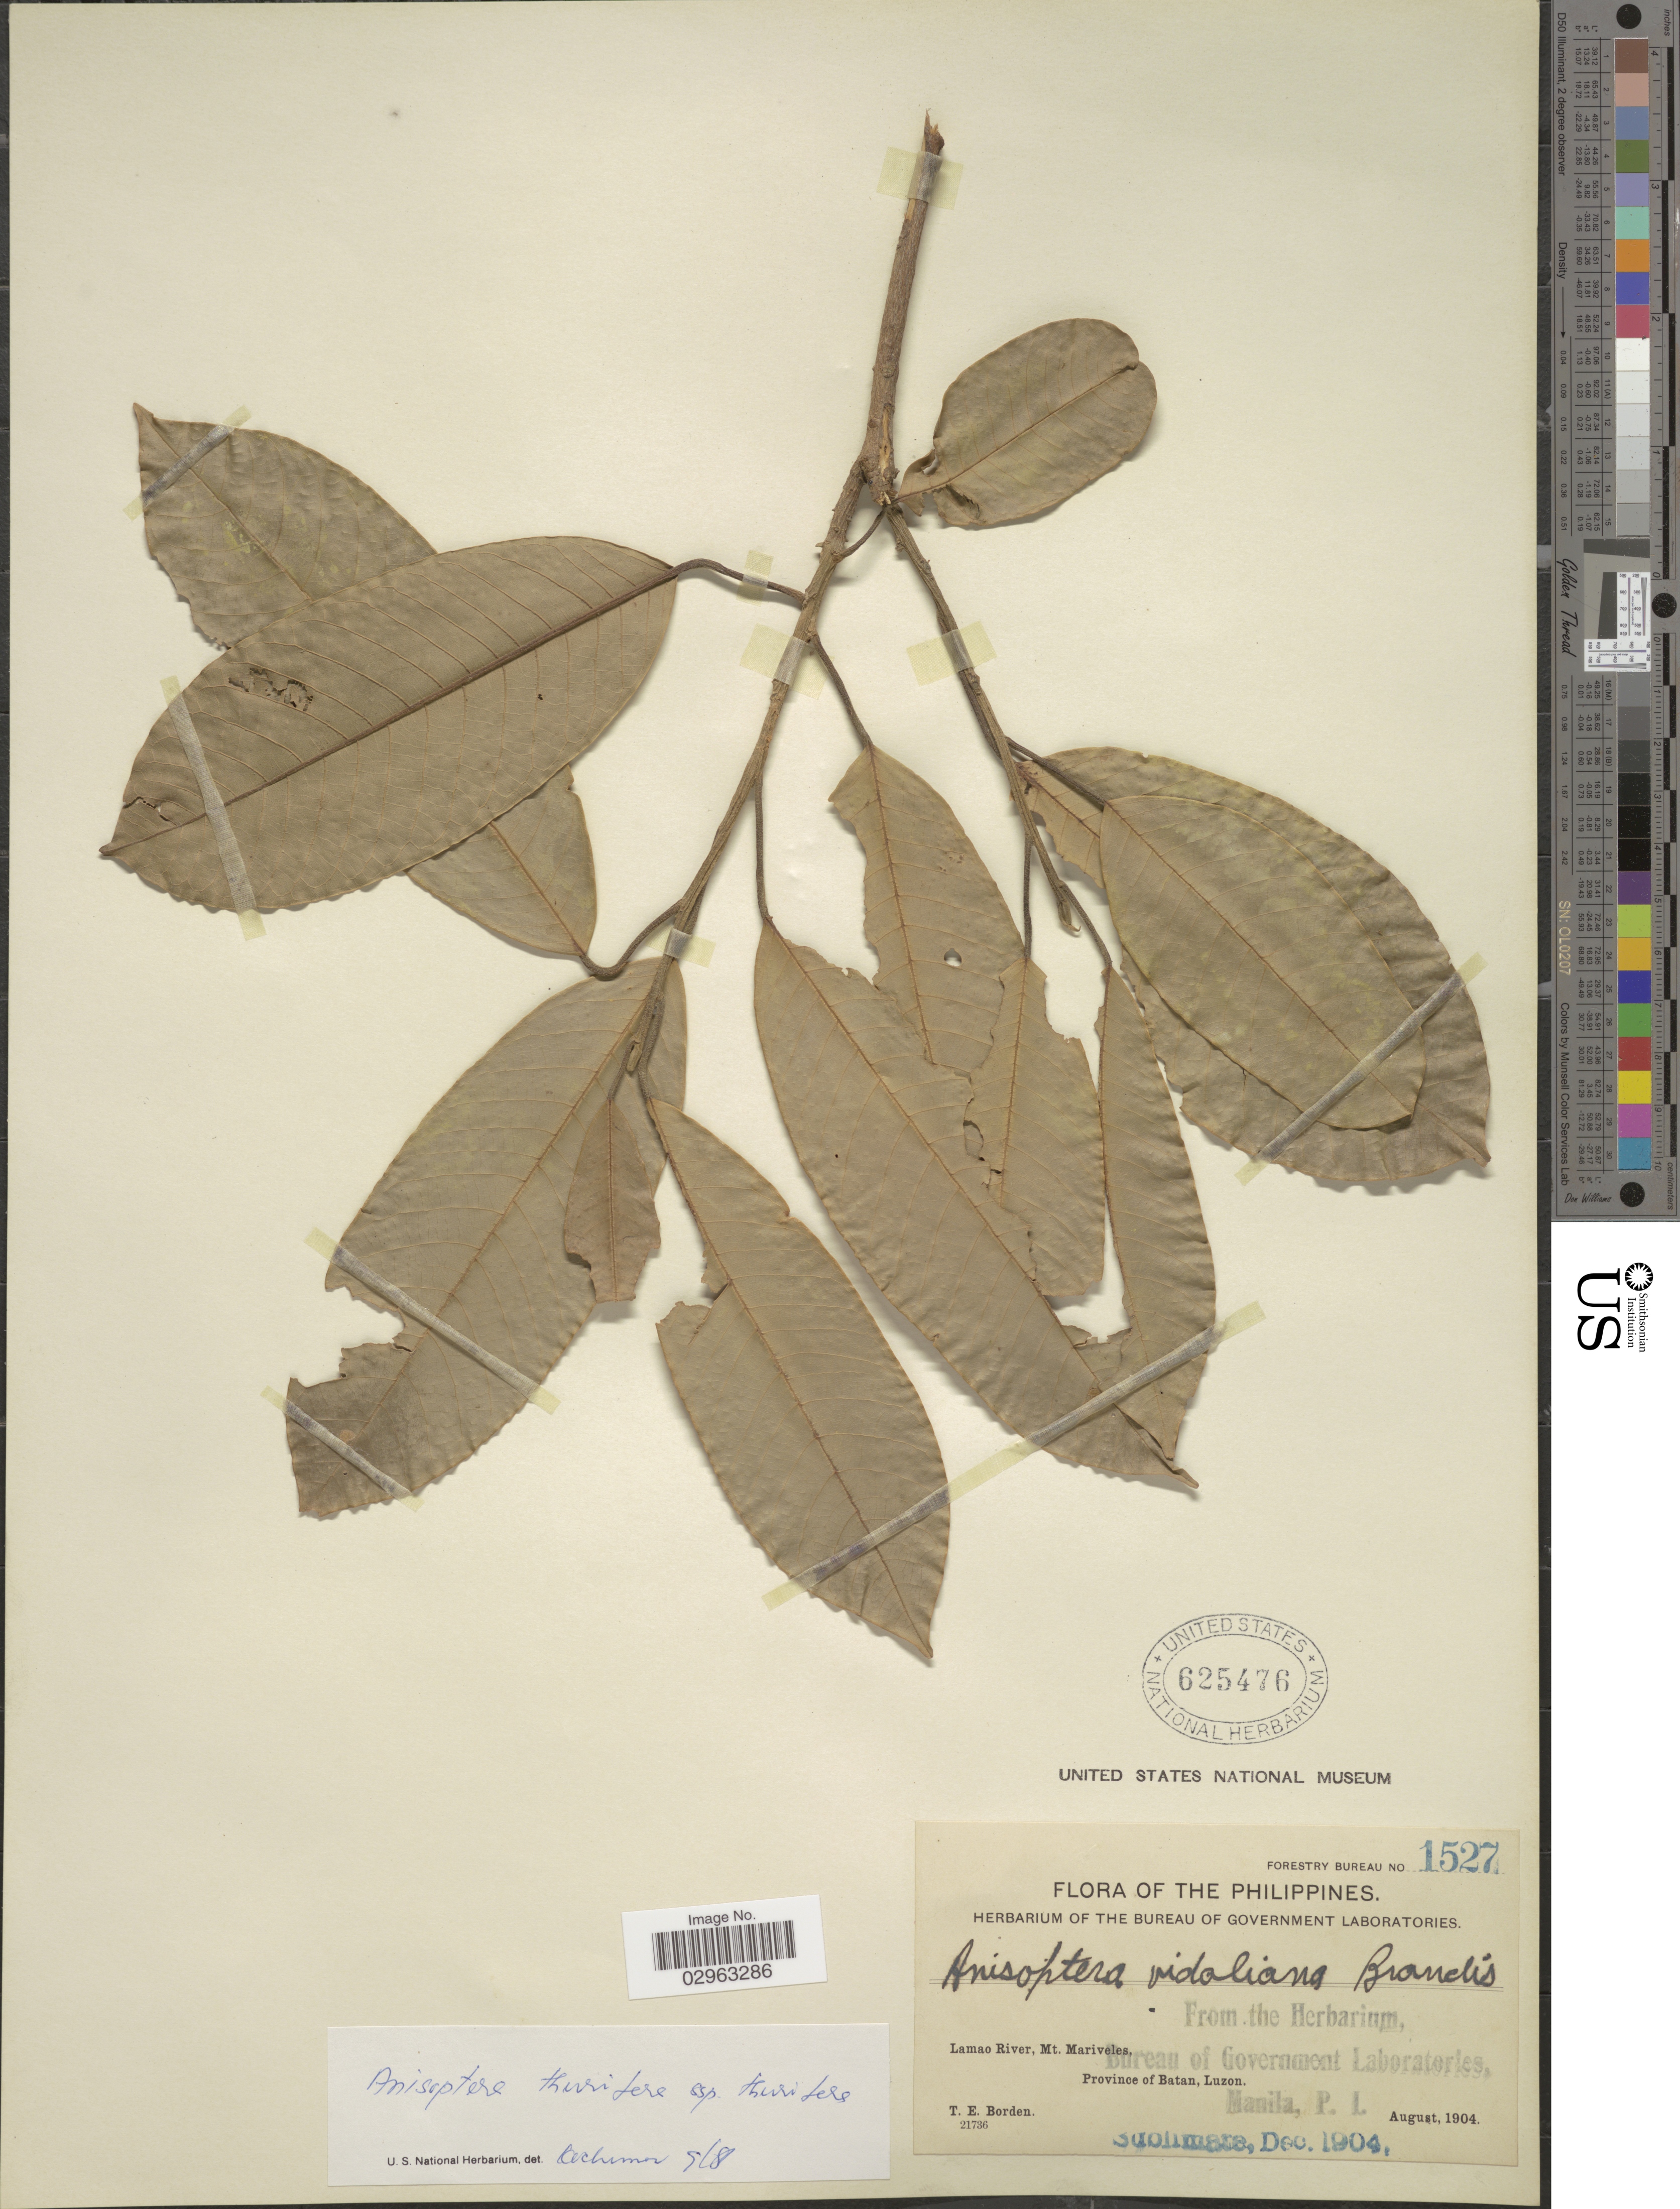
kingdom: Plantae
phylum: Tracheophyta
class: Magnoliopsida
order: Malvales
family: Dipterocarpaceae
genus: Anisoptera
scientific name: Anisoptera thurifera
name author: (Blanco) Blume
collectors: T. E. Borden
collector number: Forestry Bureau 1527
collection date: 1904-08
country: Philippines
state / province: Cagayan Valley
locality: Lamao River, Mt. Mariveles, Province of Batan, Luzon.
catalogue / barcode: US 625476